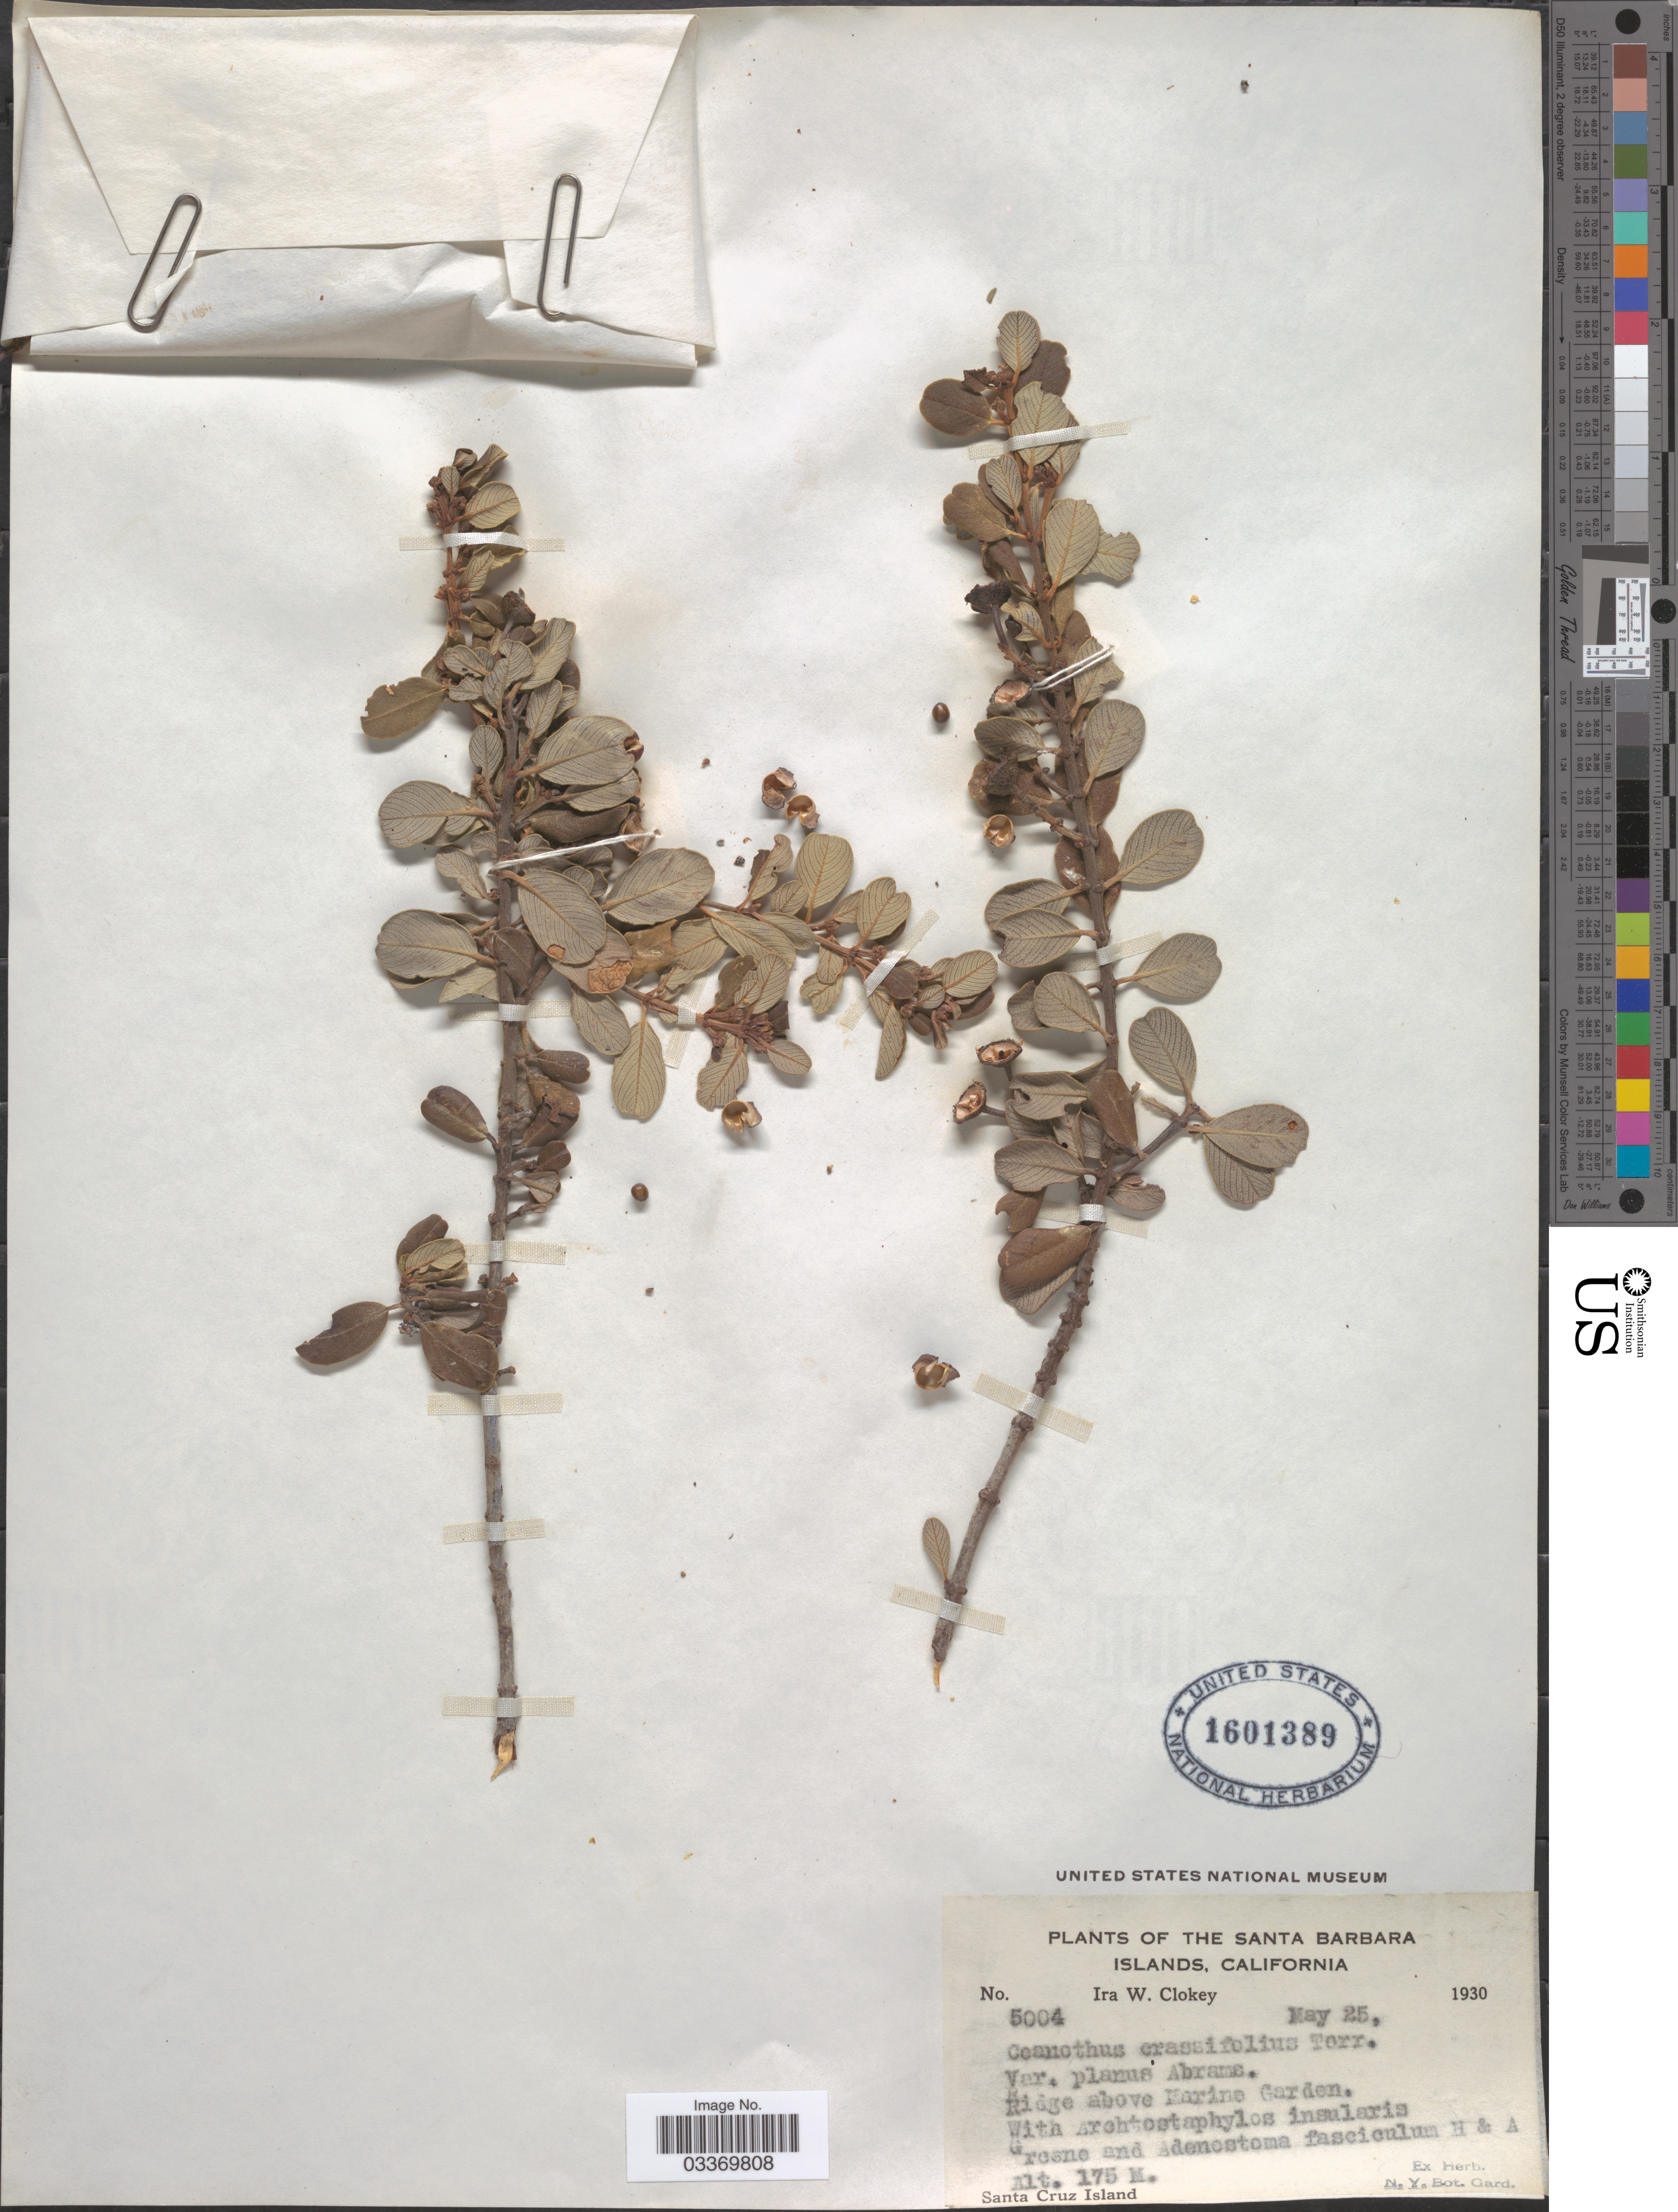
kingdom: Plantae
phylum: Tracheophyta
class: Magnoliopsida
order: Rosales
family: Rhamnaceae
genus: Ceanothus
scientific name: Ceanothus megacarpus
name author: Munz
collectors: I. W. Clokey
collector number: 5004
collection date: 1930-05-25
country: United States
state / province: California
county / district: Santa Barbara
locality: The Santa Barbara Islands. Ridge above Marine Garden. Santa Cruz Island.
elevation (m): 175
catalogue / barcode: US 1601389